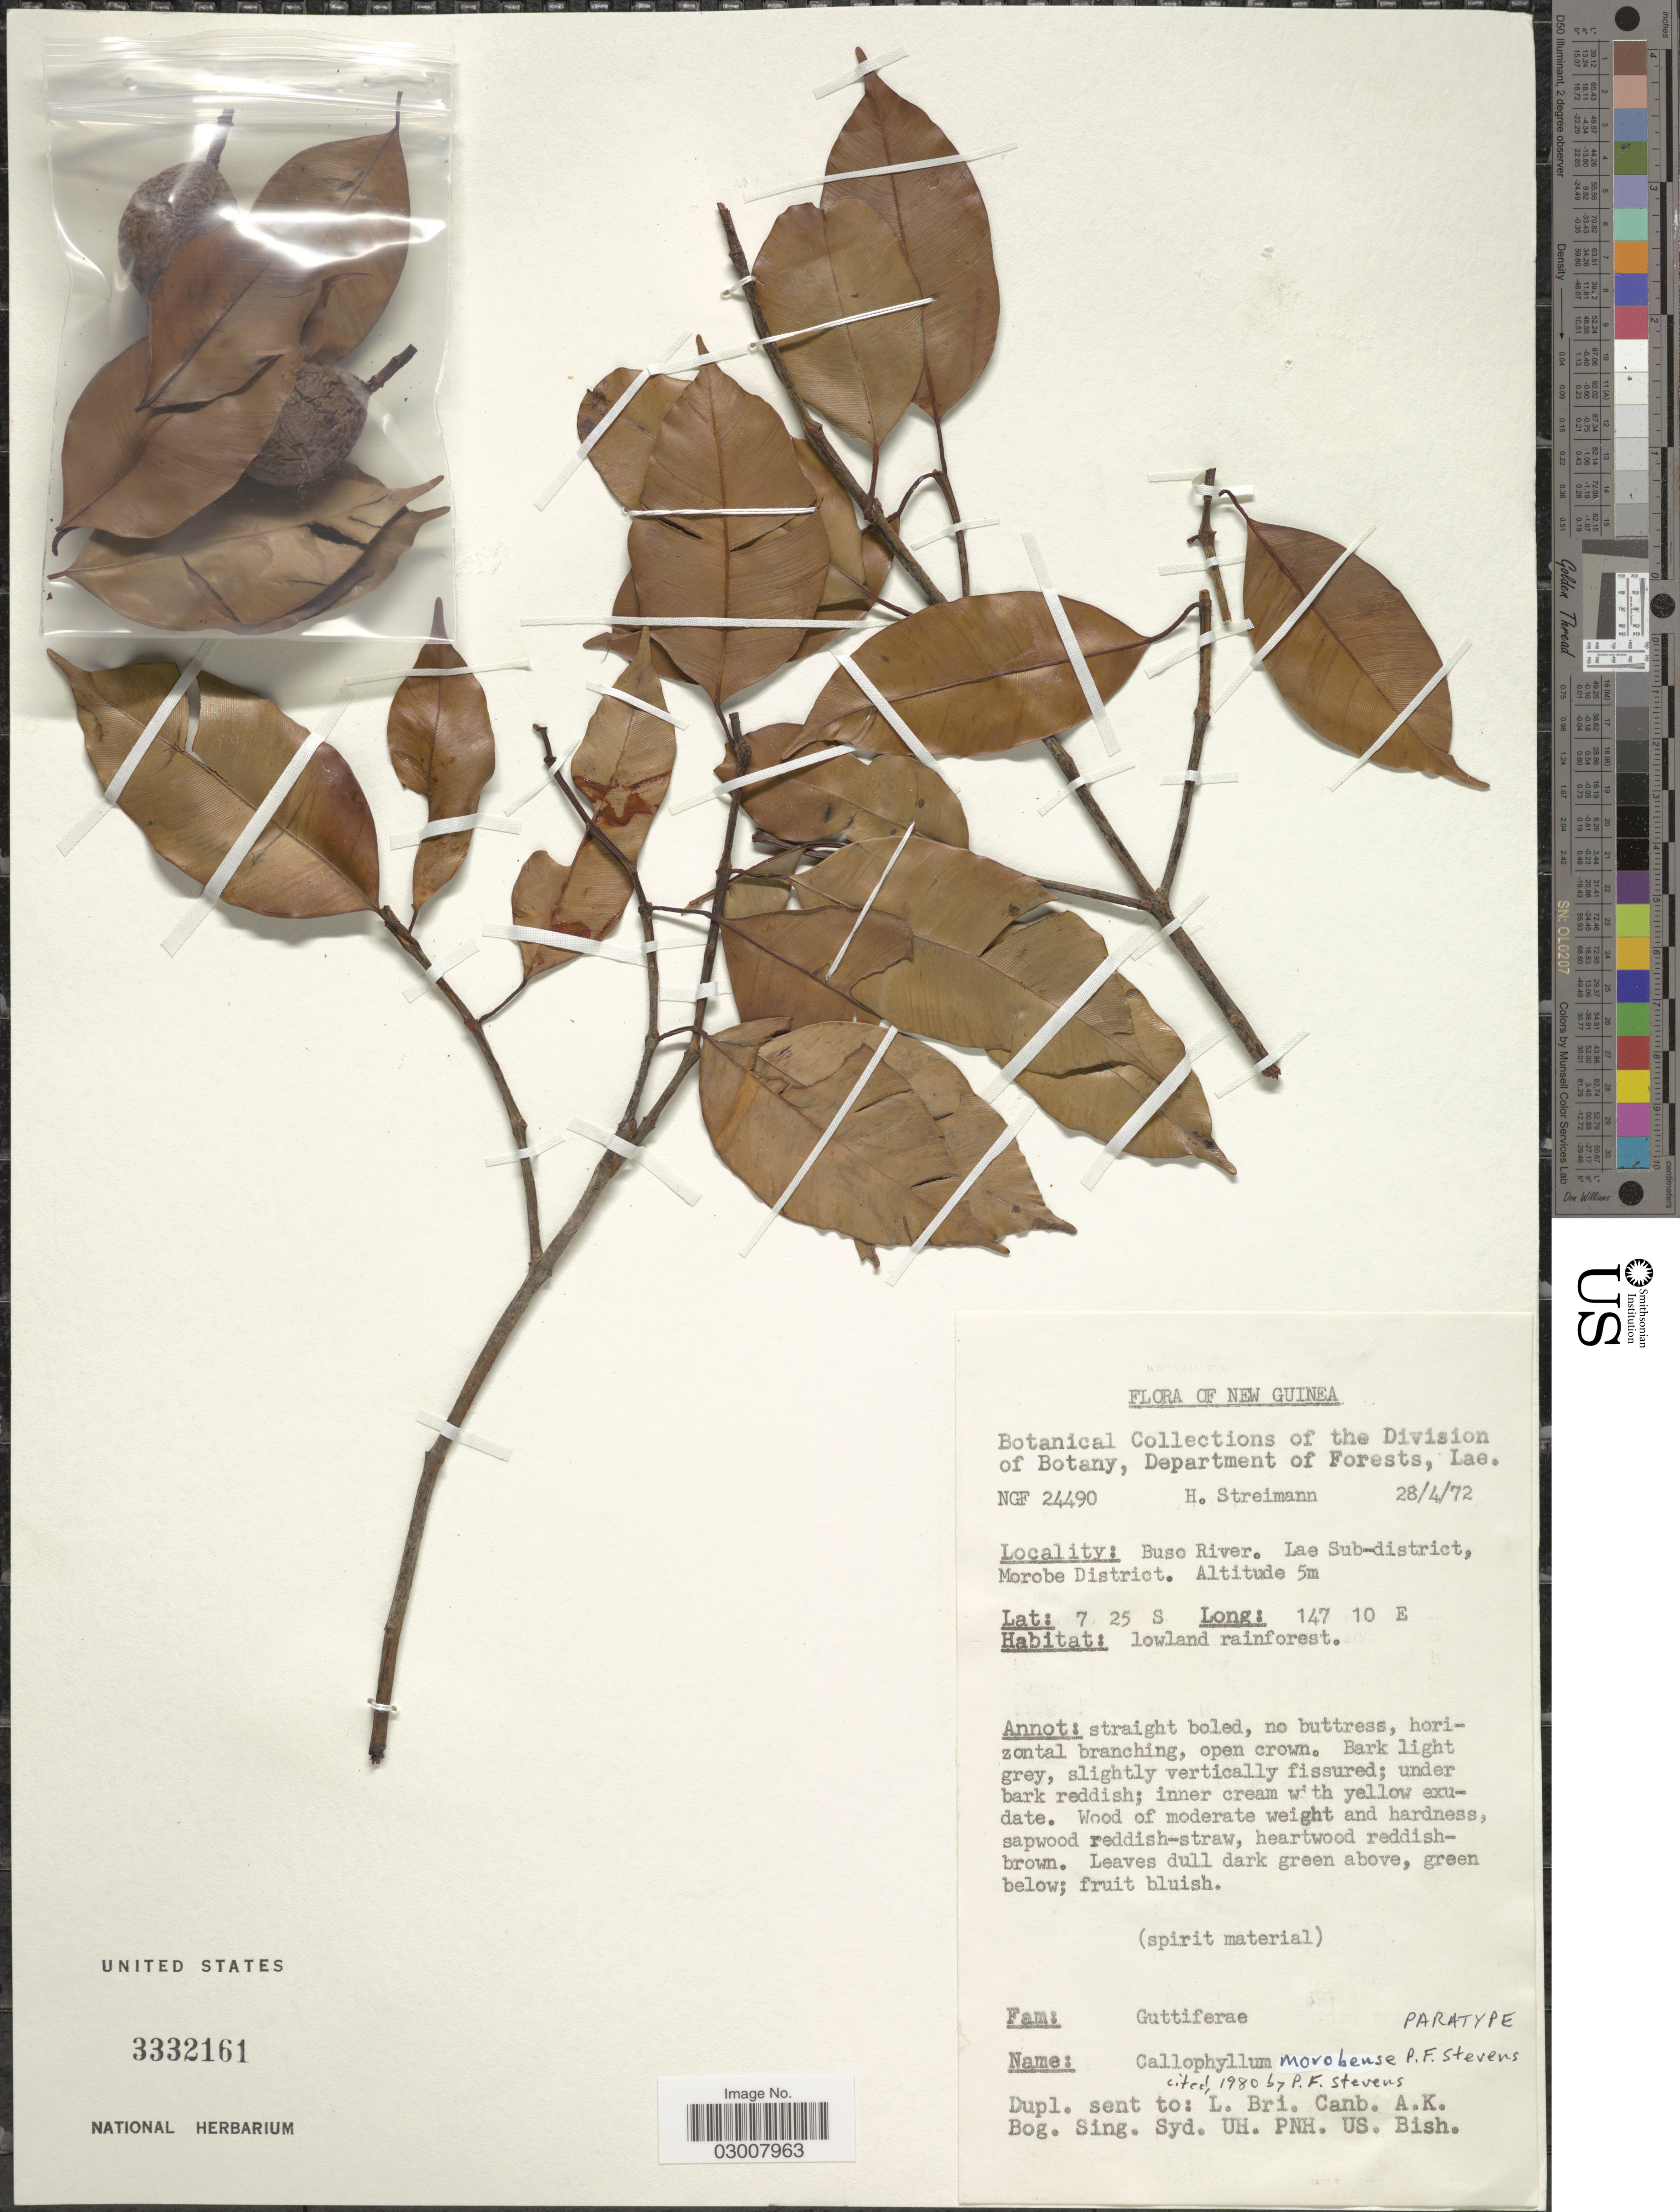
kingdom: Plantae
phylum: Tracheophyta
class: Magnoliopsida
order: Malpighiales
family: Calophyllaceae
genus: Calophyllum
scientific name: Calophyllum morobensis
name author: P.F. Stevens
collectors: H. Streimann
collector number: NGF 24490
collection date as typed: Transcribed d/m/y: 28/4/72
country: Papua New Guinea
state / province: Morobe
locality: New Guinea. Buso River. Lae Sub-district, Morobe District.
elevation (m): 5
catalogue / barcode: US 3332161